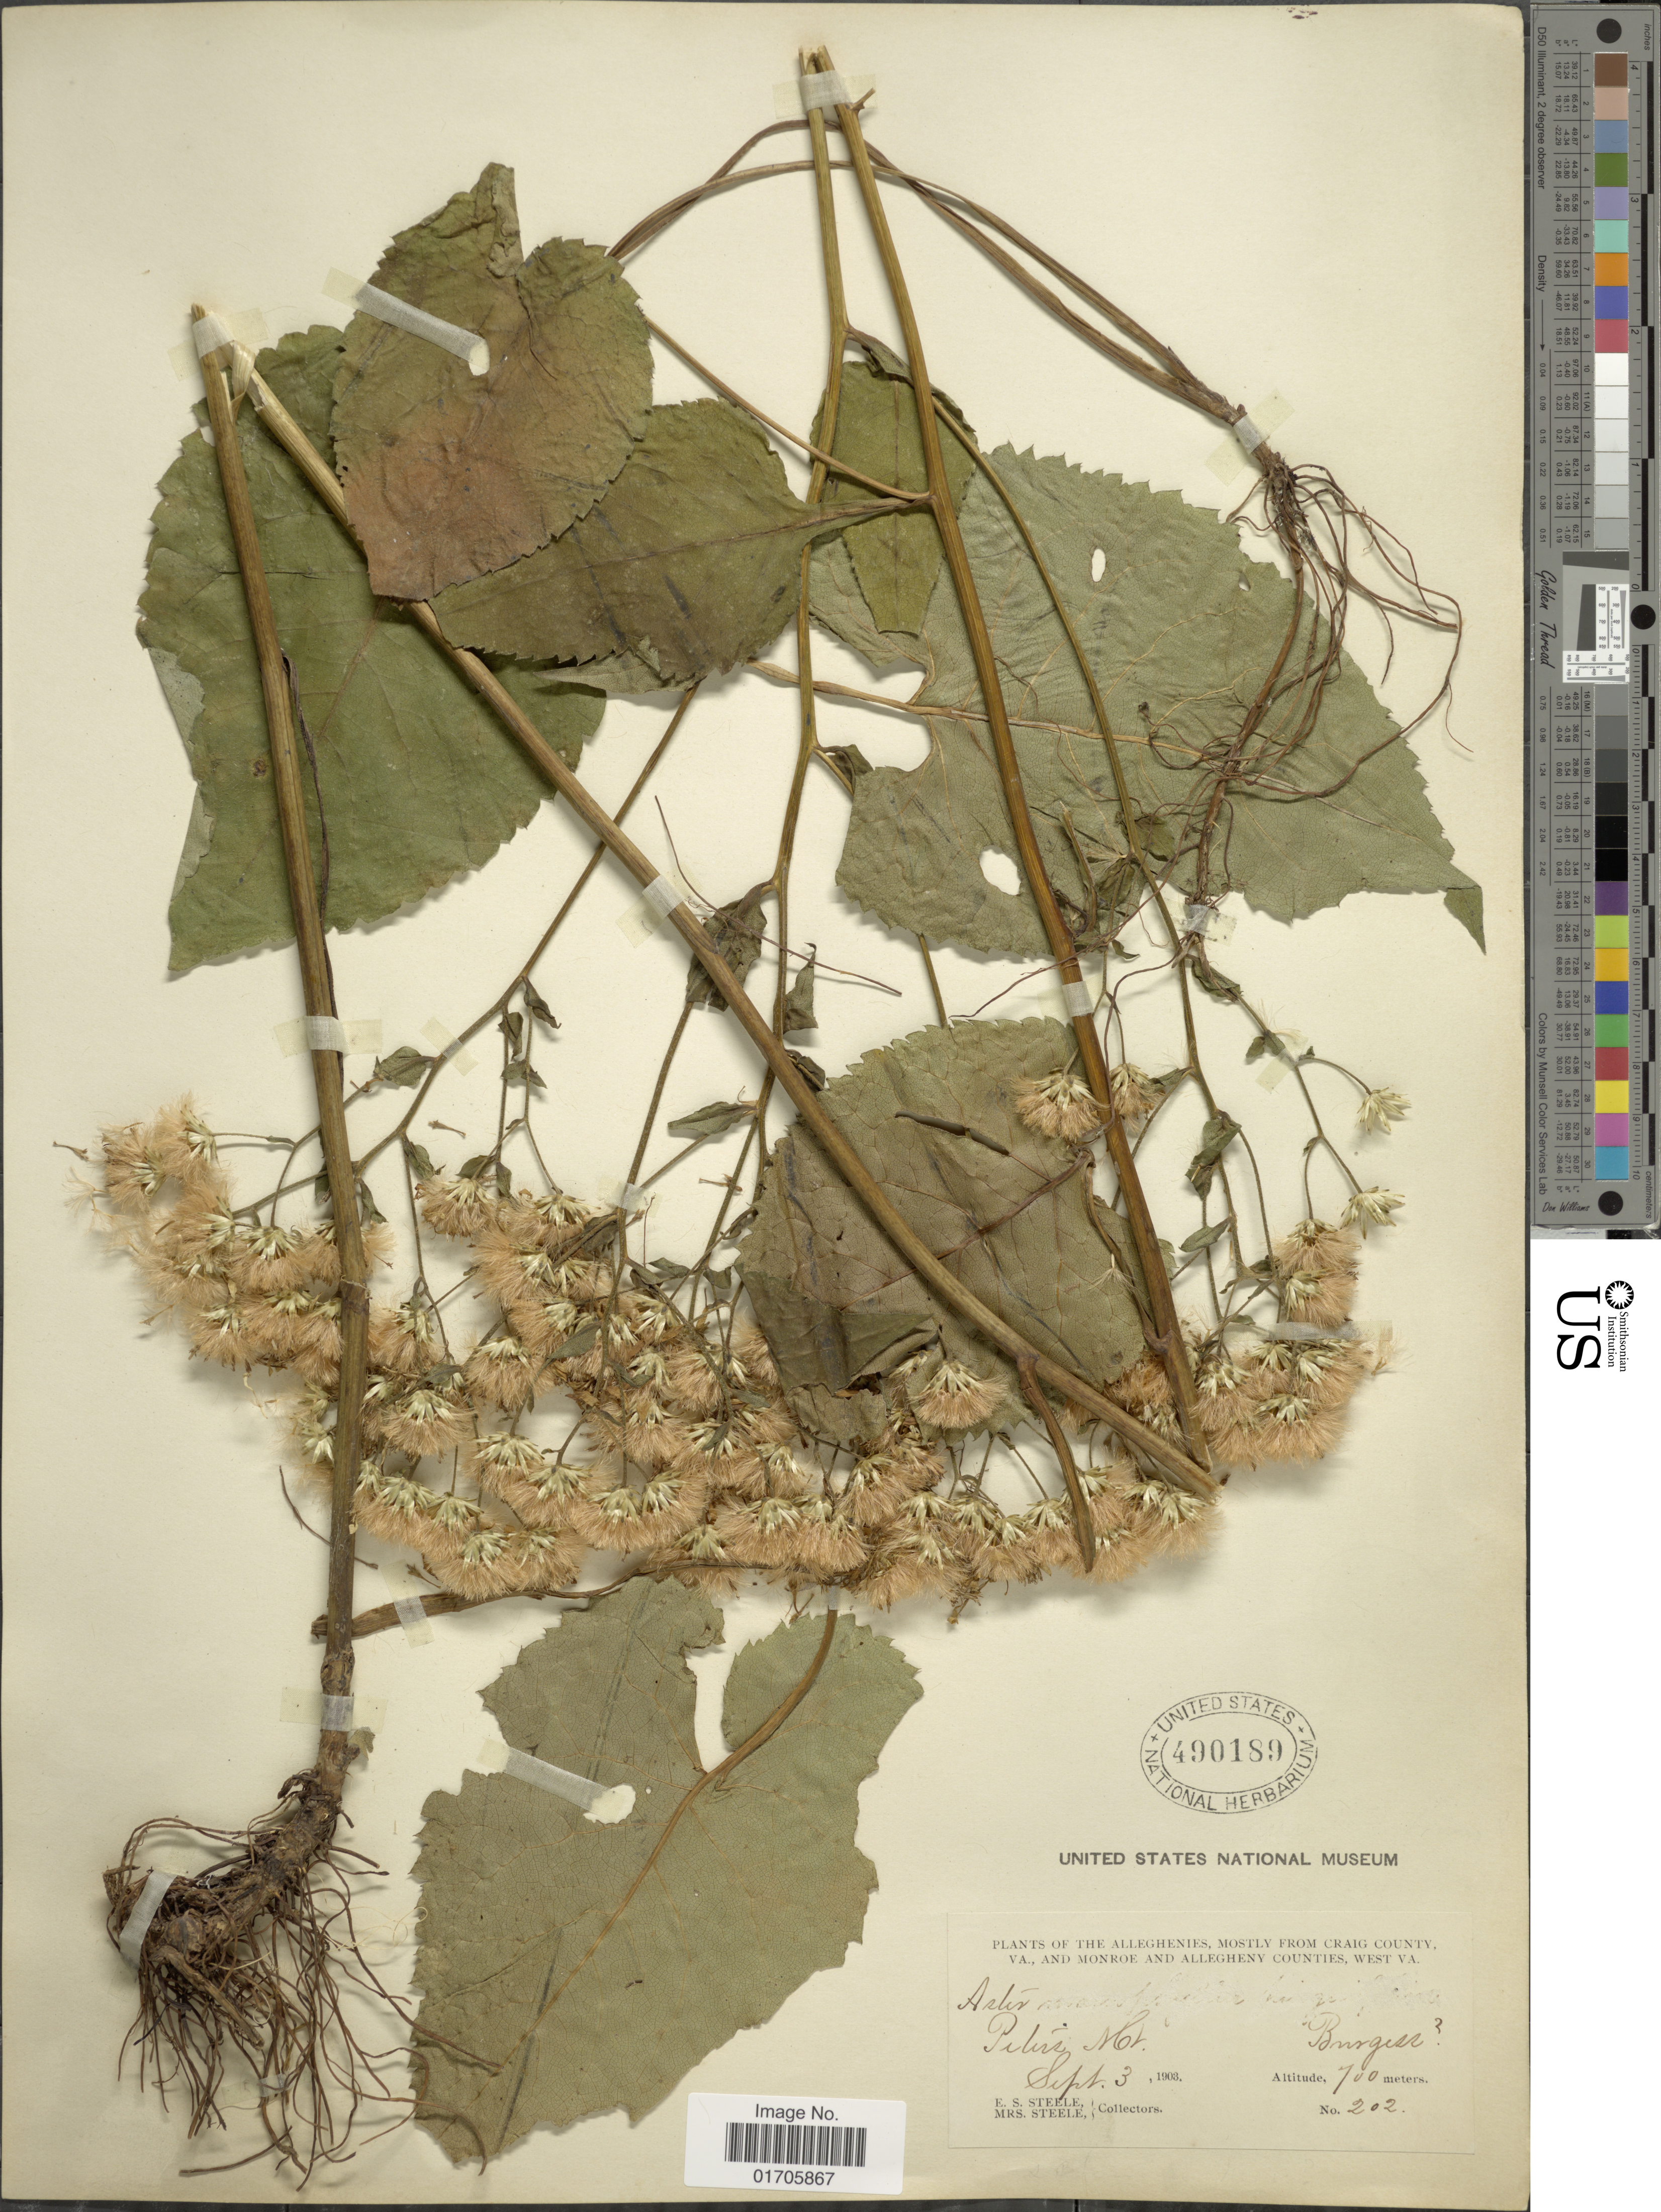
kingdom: Plantae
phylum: Tracheophyta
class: Magnoliopsida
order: Asterales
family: Asteraceae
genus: Eurybia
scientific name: Eurybia macrophylla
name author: (L.) Cass.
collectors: E. Steele & Mrs. E. S. Steele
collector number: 202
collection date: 1903-09-03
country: United States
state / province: Virginia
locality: Alleghenies, mostly from Craig County, Va., and Monroe and Allegheny Counties, West Va. Peters Mt.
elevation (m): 700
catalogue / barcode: US 490189